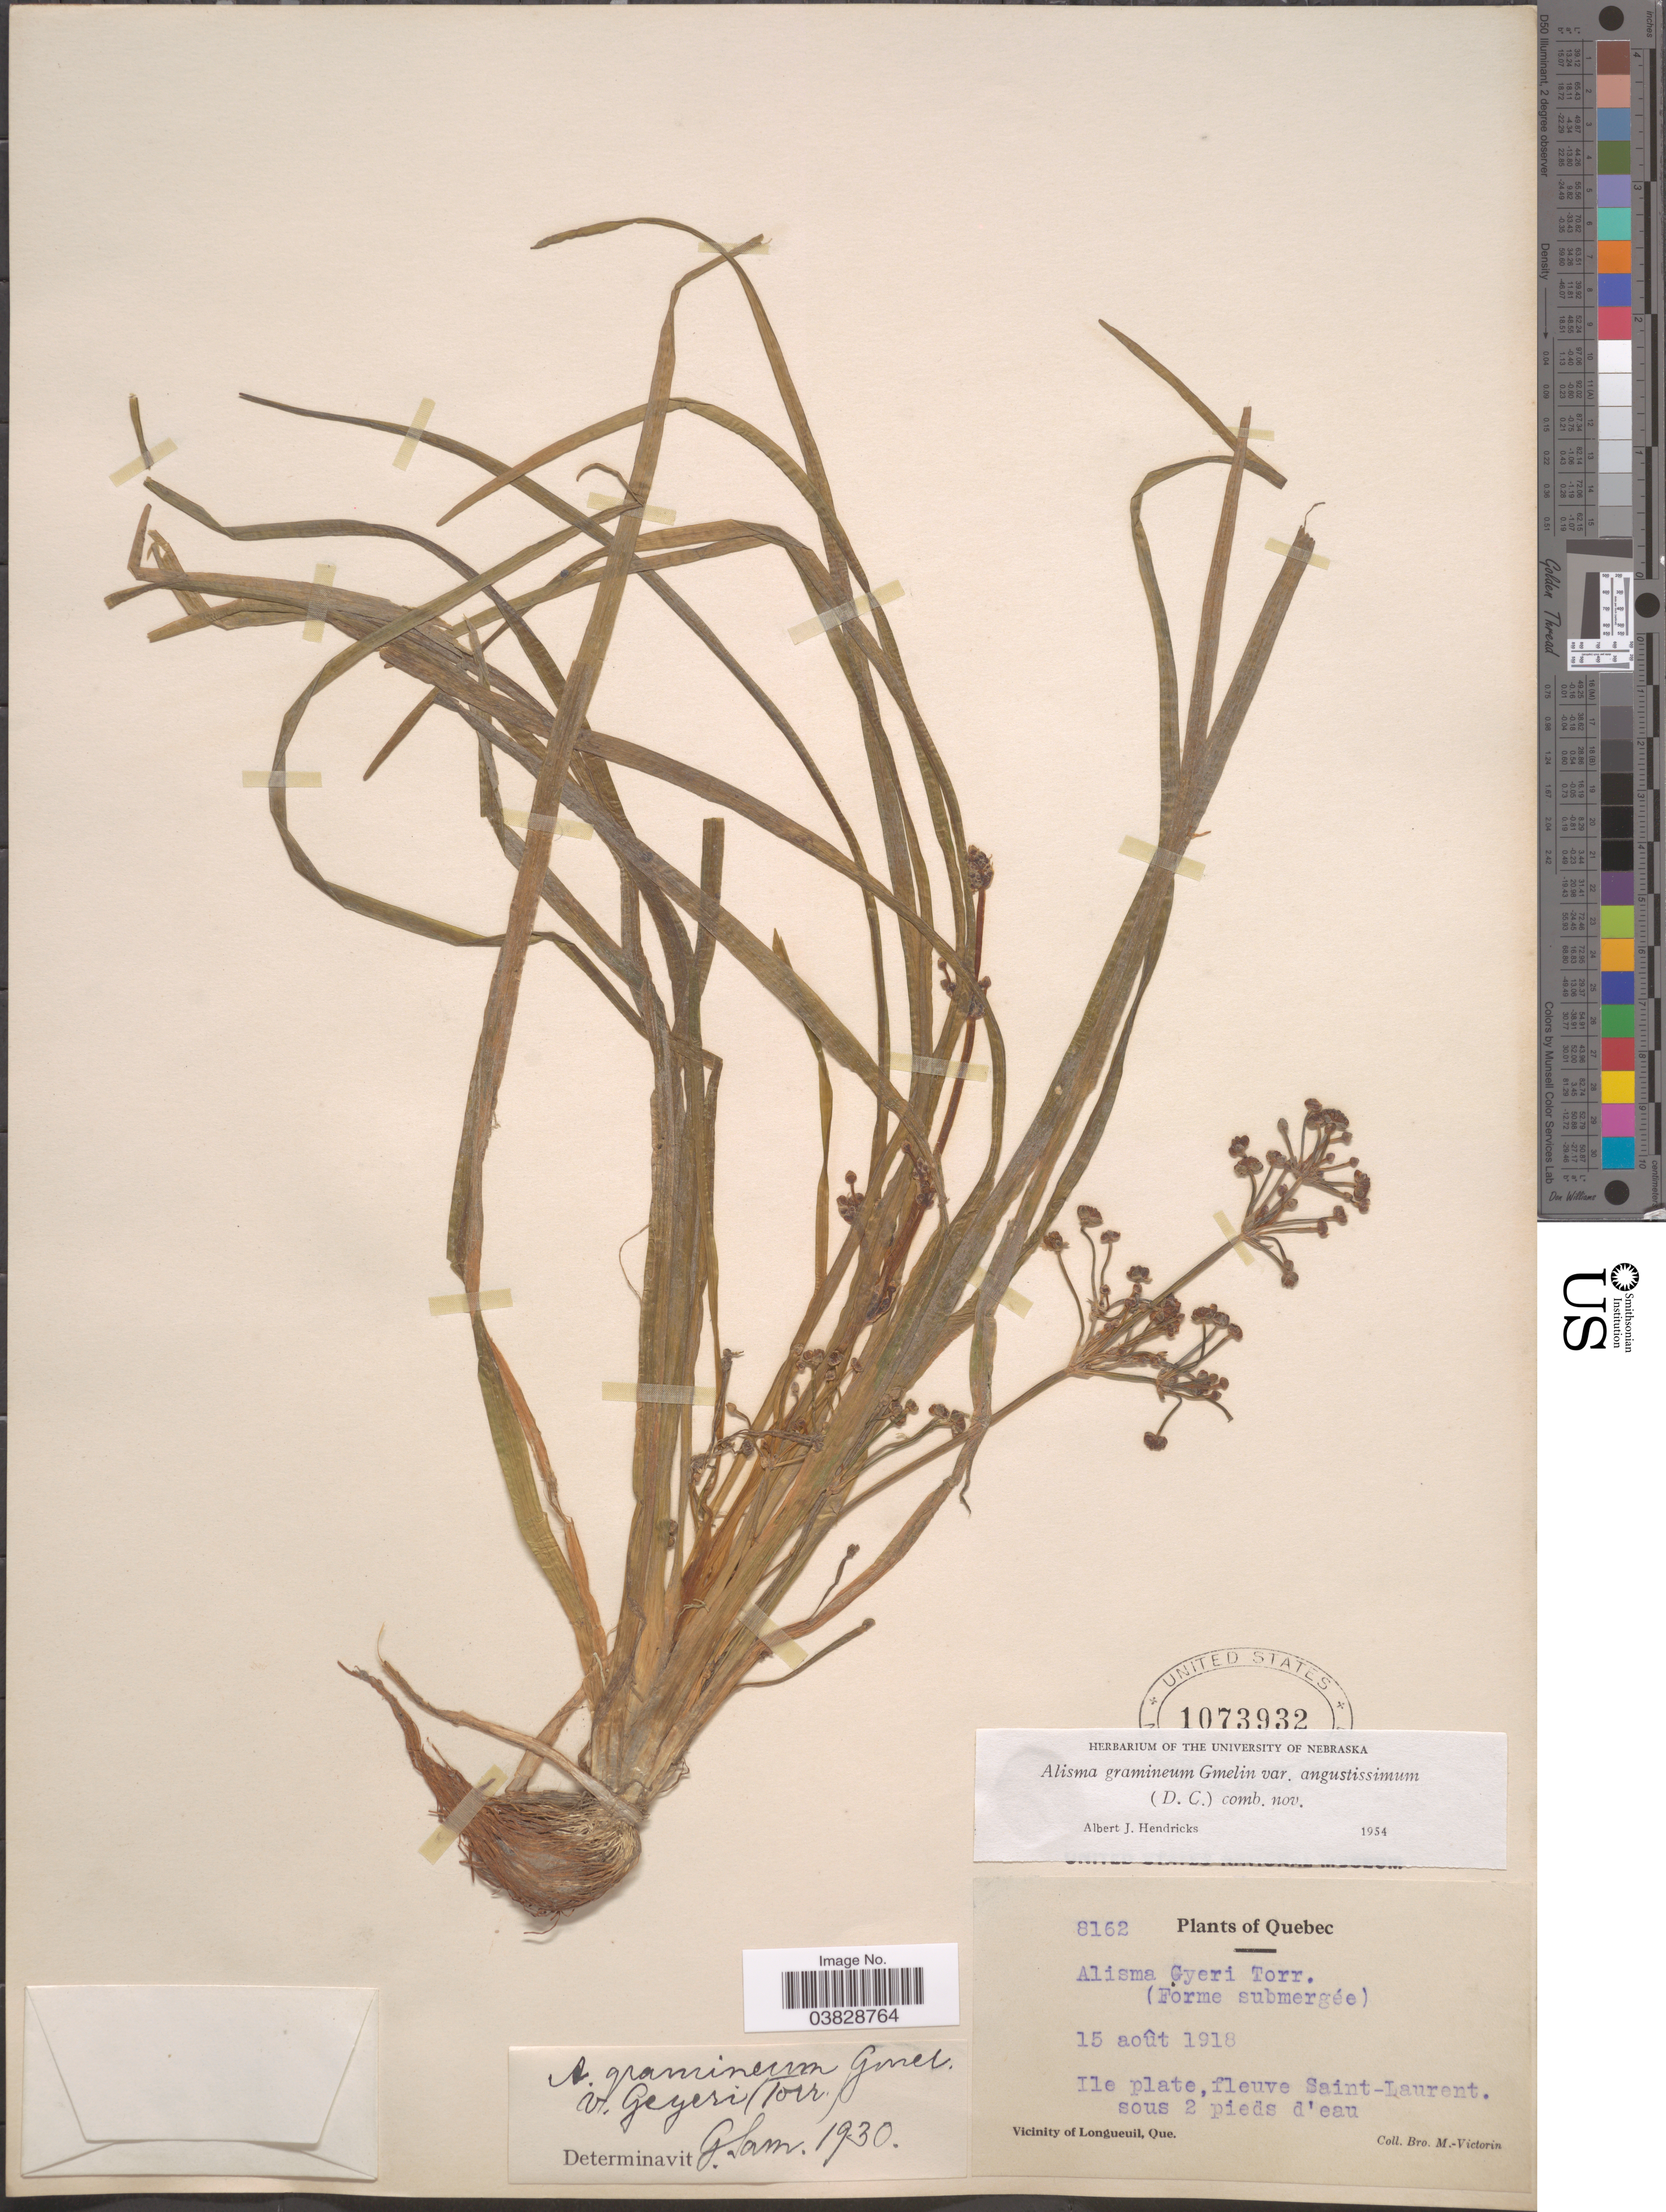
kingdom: Plantae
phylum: Tracheophyta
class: Liliopsida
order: Alismatales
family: Alismataceae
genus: Alisma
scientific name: Alisma gramineum var. angustissimum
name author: (DC.) A.J.Hendricks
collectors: Fr. Marie-Victorin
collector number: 8162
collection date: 1918-08-15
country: Canada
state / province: Quebec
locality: Ile plate, fleuve Saint-Laurent. sous 2 pieds d'eau. Vicinity of Longueuil.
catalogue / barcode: US 1073932